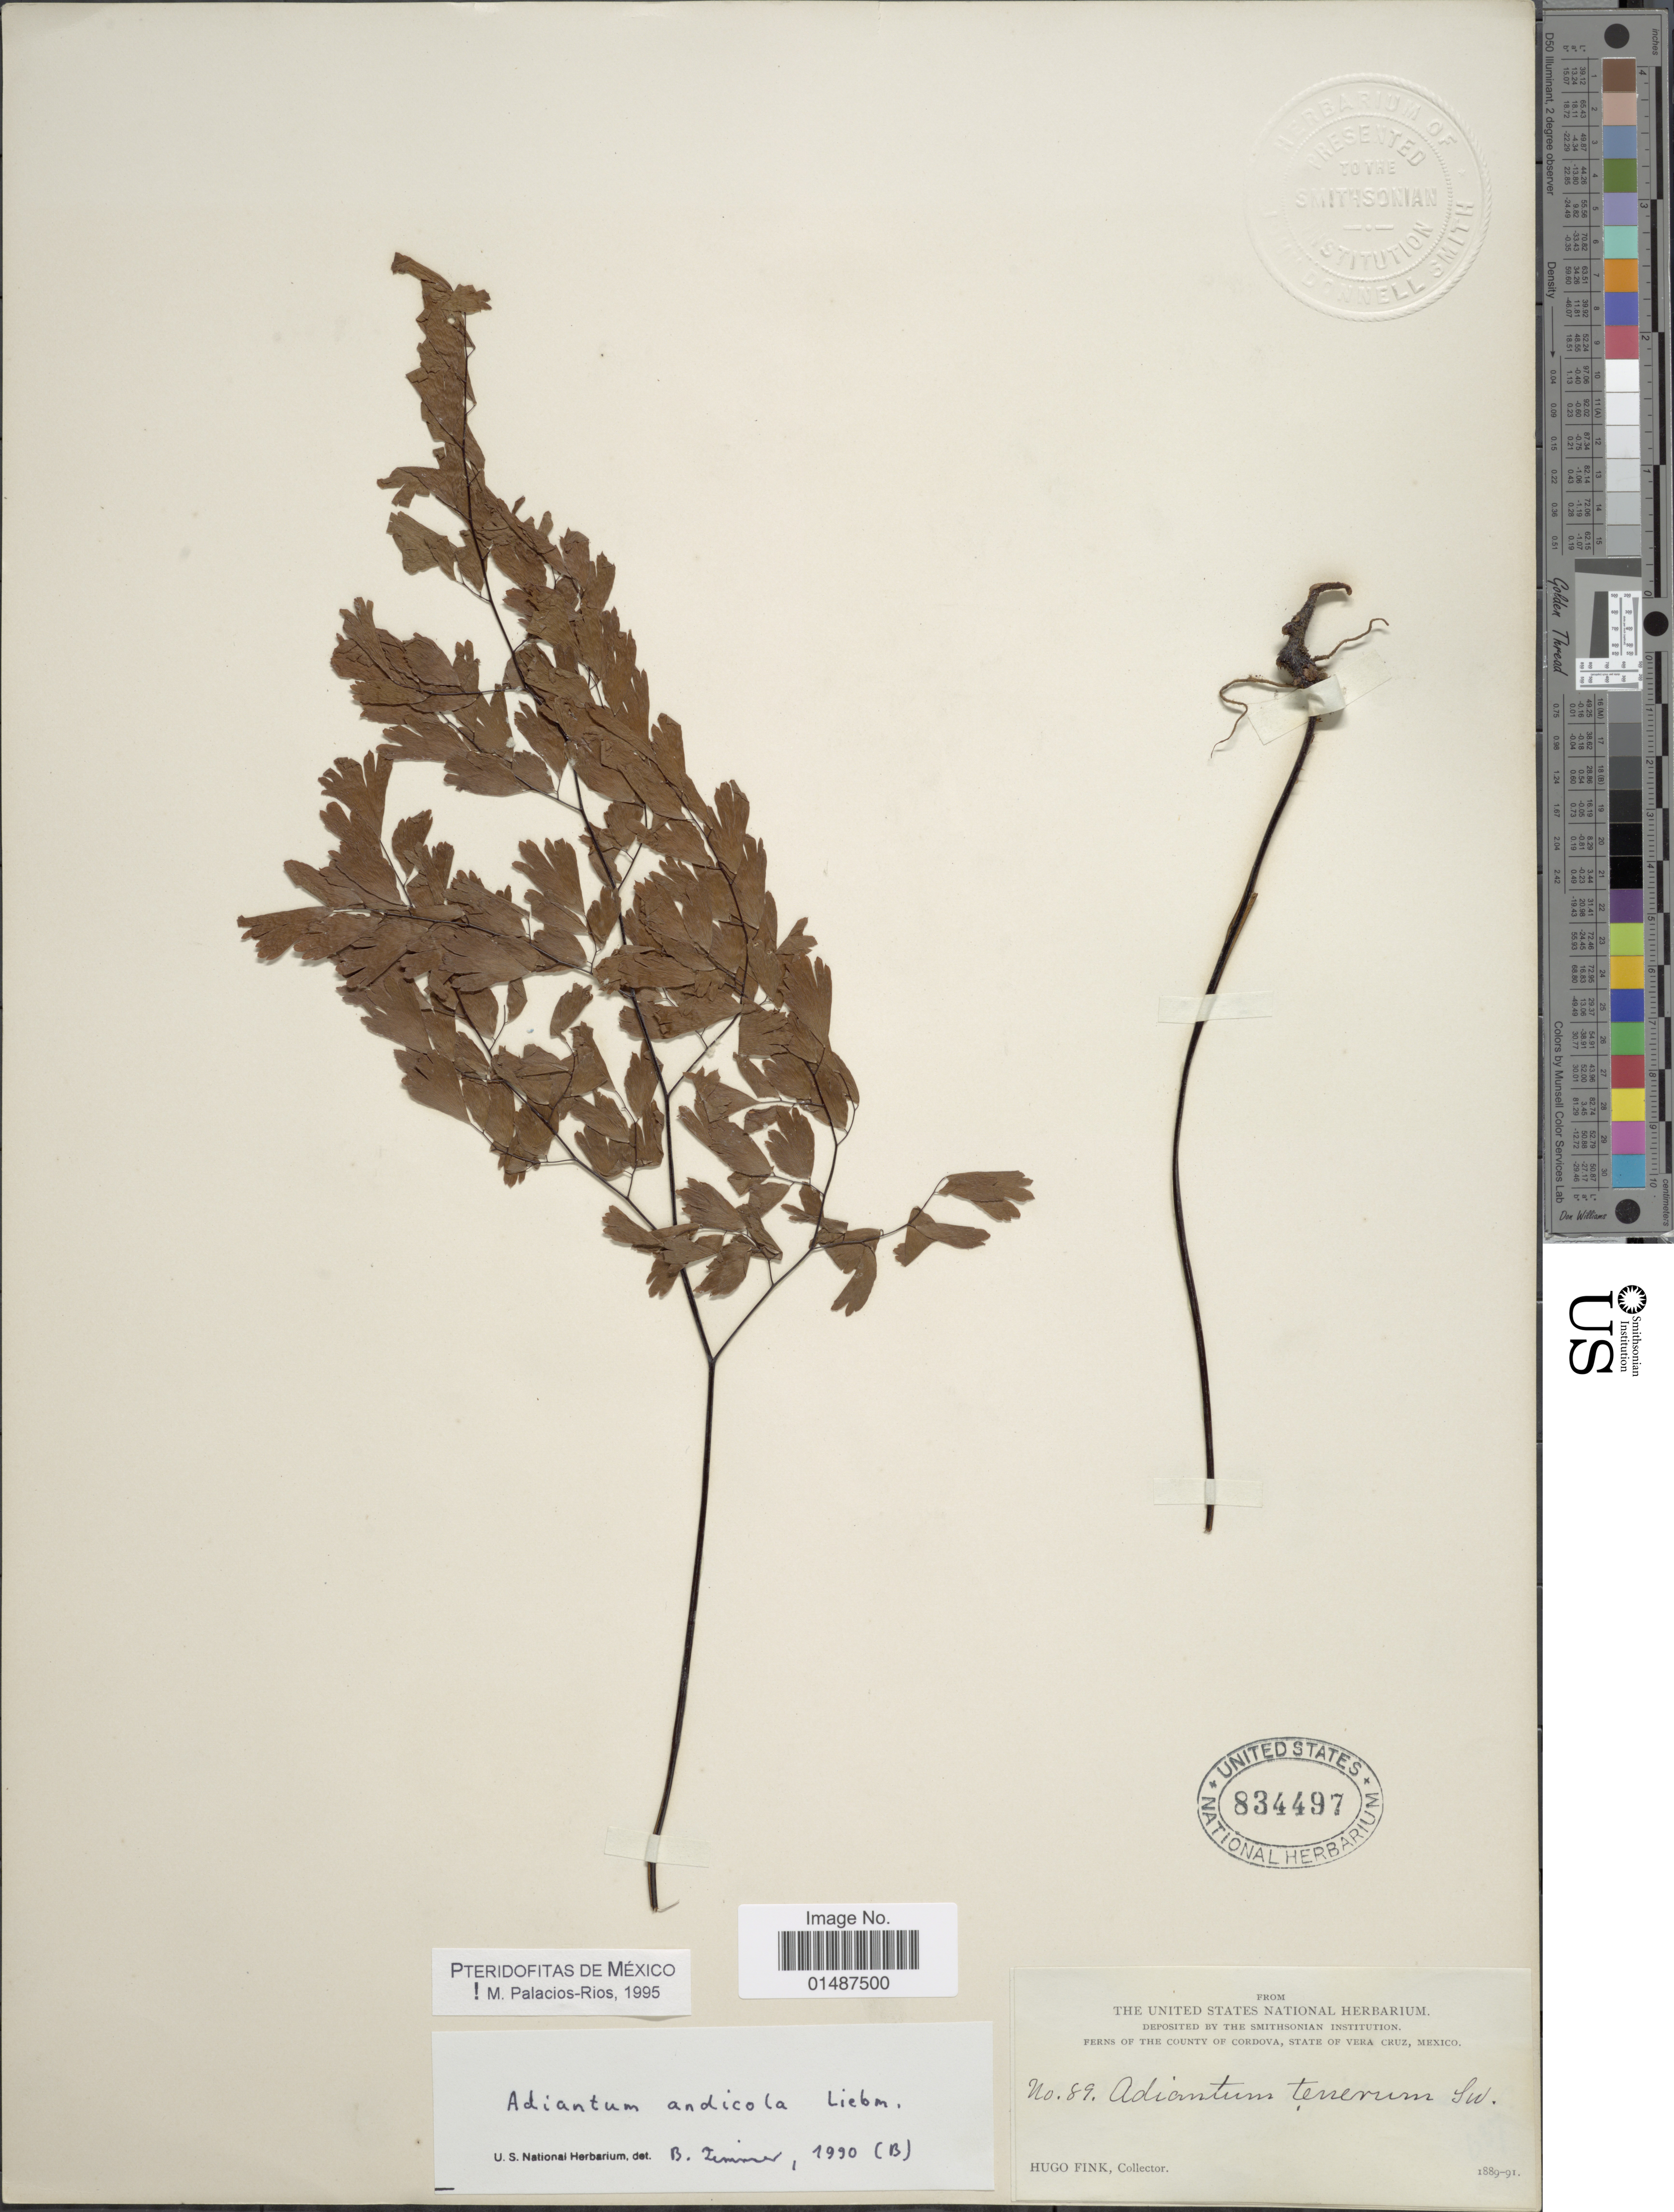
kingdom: Plantae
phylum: Tracheophyta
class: Polypodiopsida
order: Polypodiales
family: Pteridaceae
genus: Adiantum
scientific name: Adiantum andicola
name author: Liebm.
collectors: H. Fink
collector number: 89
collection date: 1889/1891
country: Mexico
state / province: Veracruz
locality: The County of Cordova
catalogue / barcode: US 834497